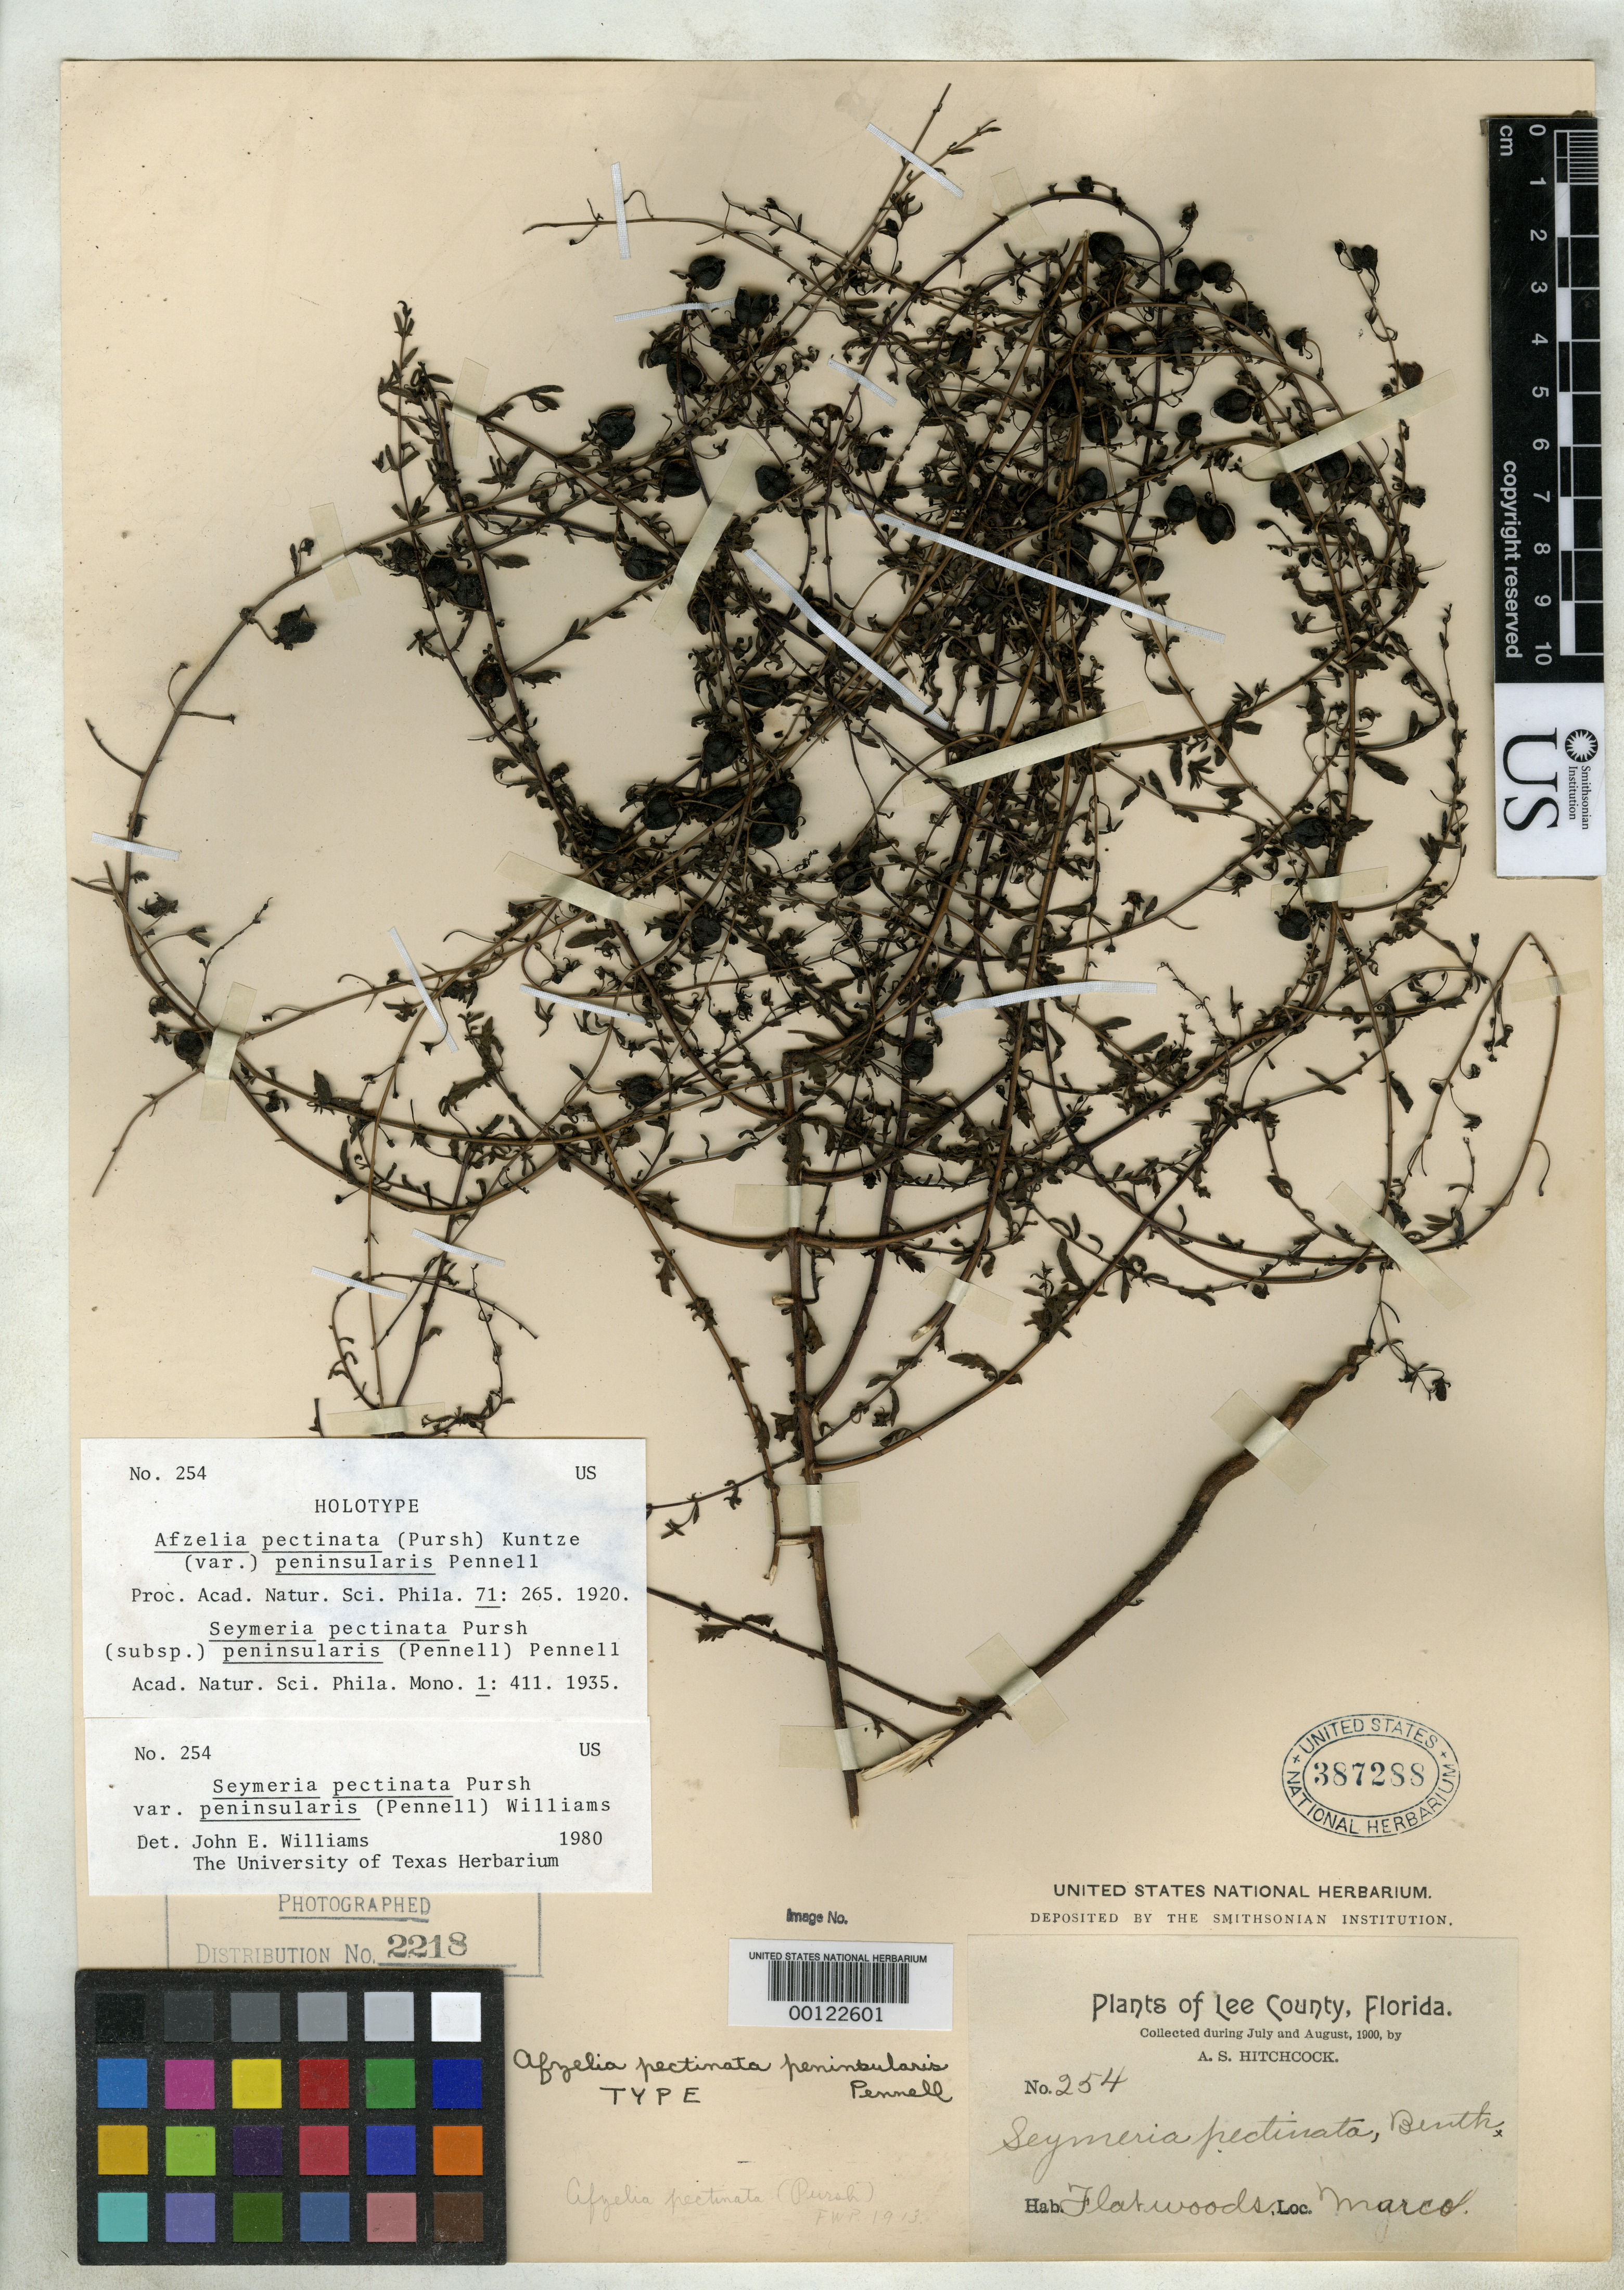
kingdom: Plantae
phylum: Tracheophyta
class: Magnoliopsida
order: Lamiales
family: Orobanchaceae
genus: Afzelia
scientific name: Afzelia pectinata var. peninsularis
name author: Pennell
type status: Holotype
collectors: A. S. Hitchcock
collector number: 254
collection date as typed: Jul 1900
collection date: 1900-07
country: United States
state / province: Florida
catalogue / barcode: US 387288